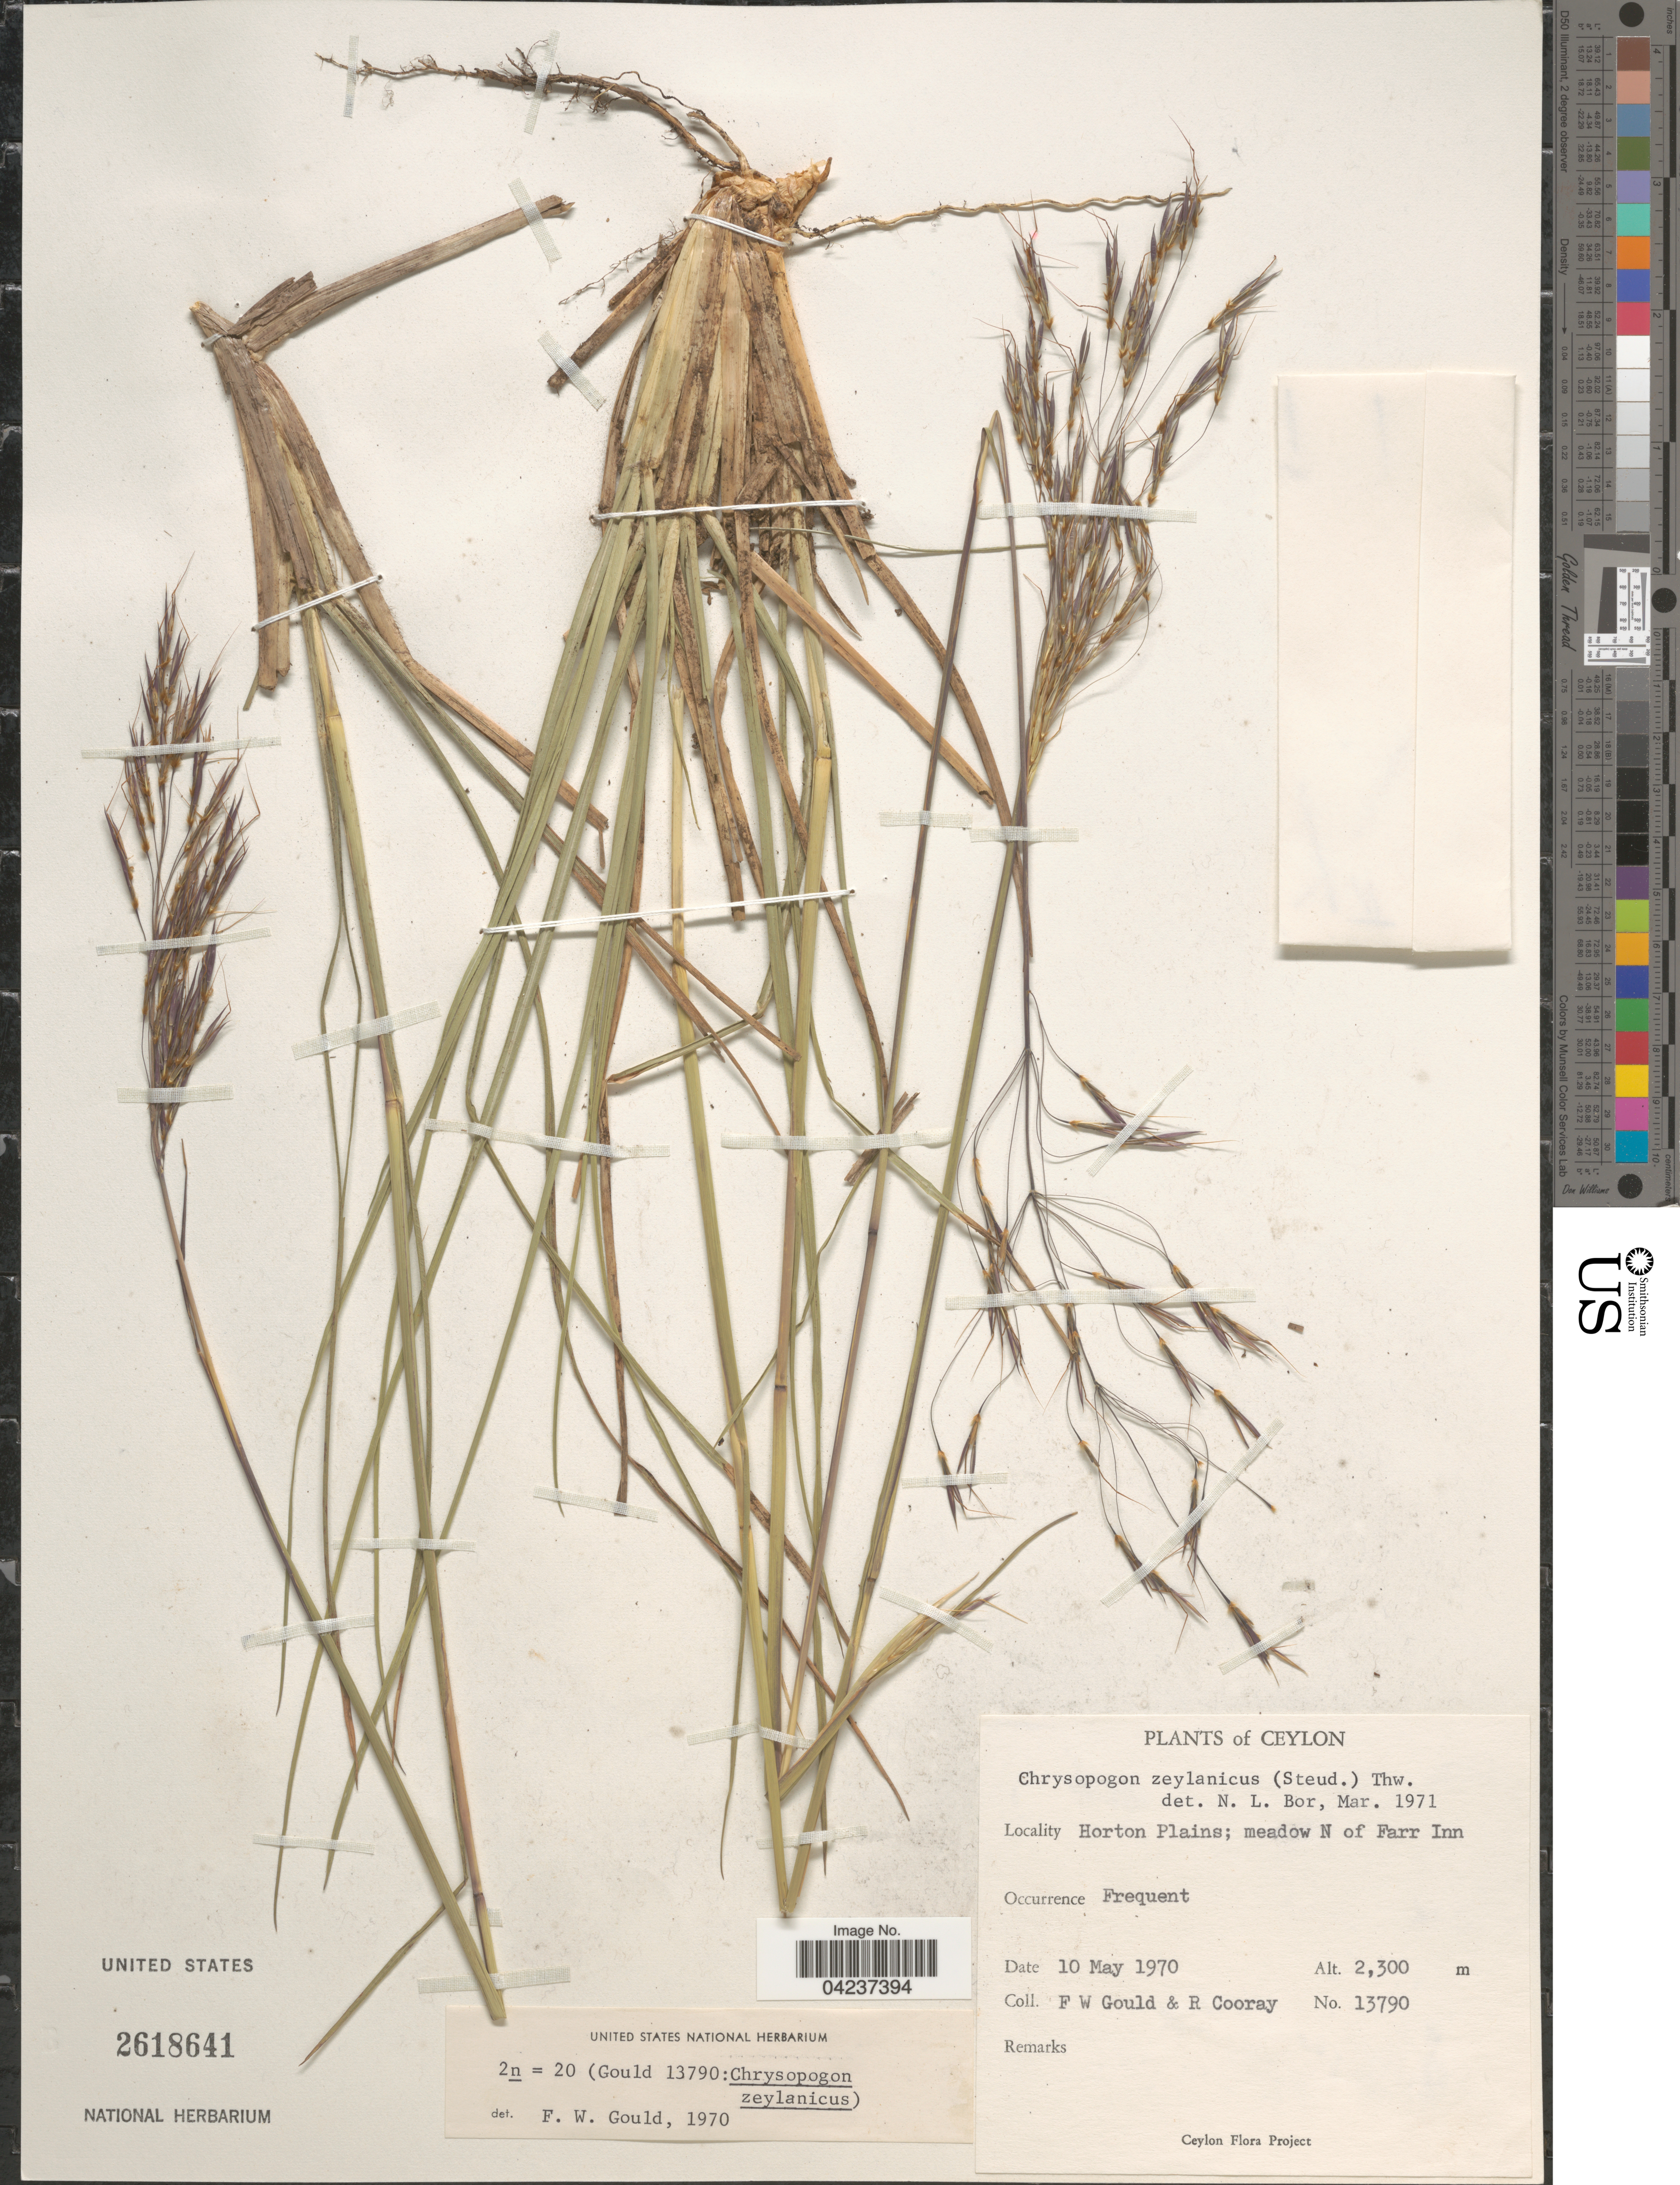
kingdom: Plantae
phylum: Tracheophyta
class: Liliopsida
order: Poales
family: Poaceae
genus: Chrysopogon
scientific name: Chrysopogon nodulibarbis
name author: (Hochst. ex Steud.) Henr.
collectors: F. W. Gould & R. Cooray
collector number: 13790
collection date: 1970-05-10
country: Sri Lanka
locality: Ceylon. Horton Plains; meadow N of Farr Inn.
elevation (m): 2300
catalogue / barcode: US 2618641